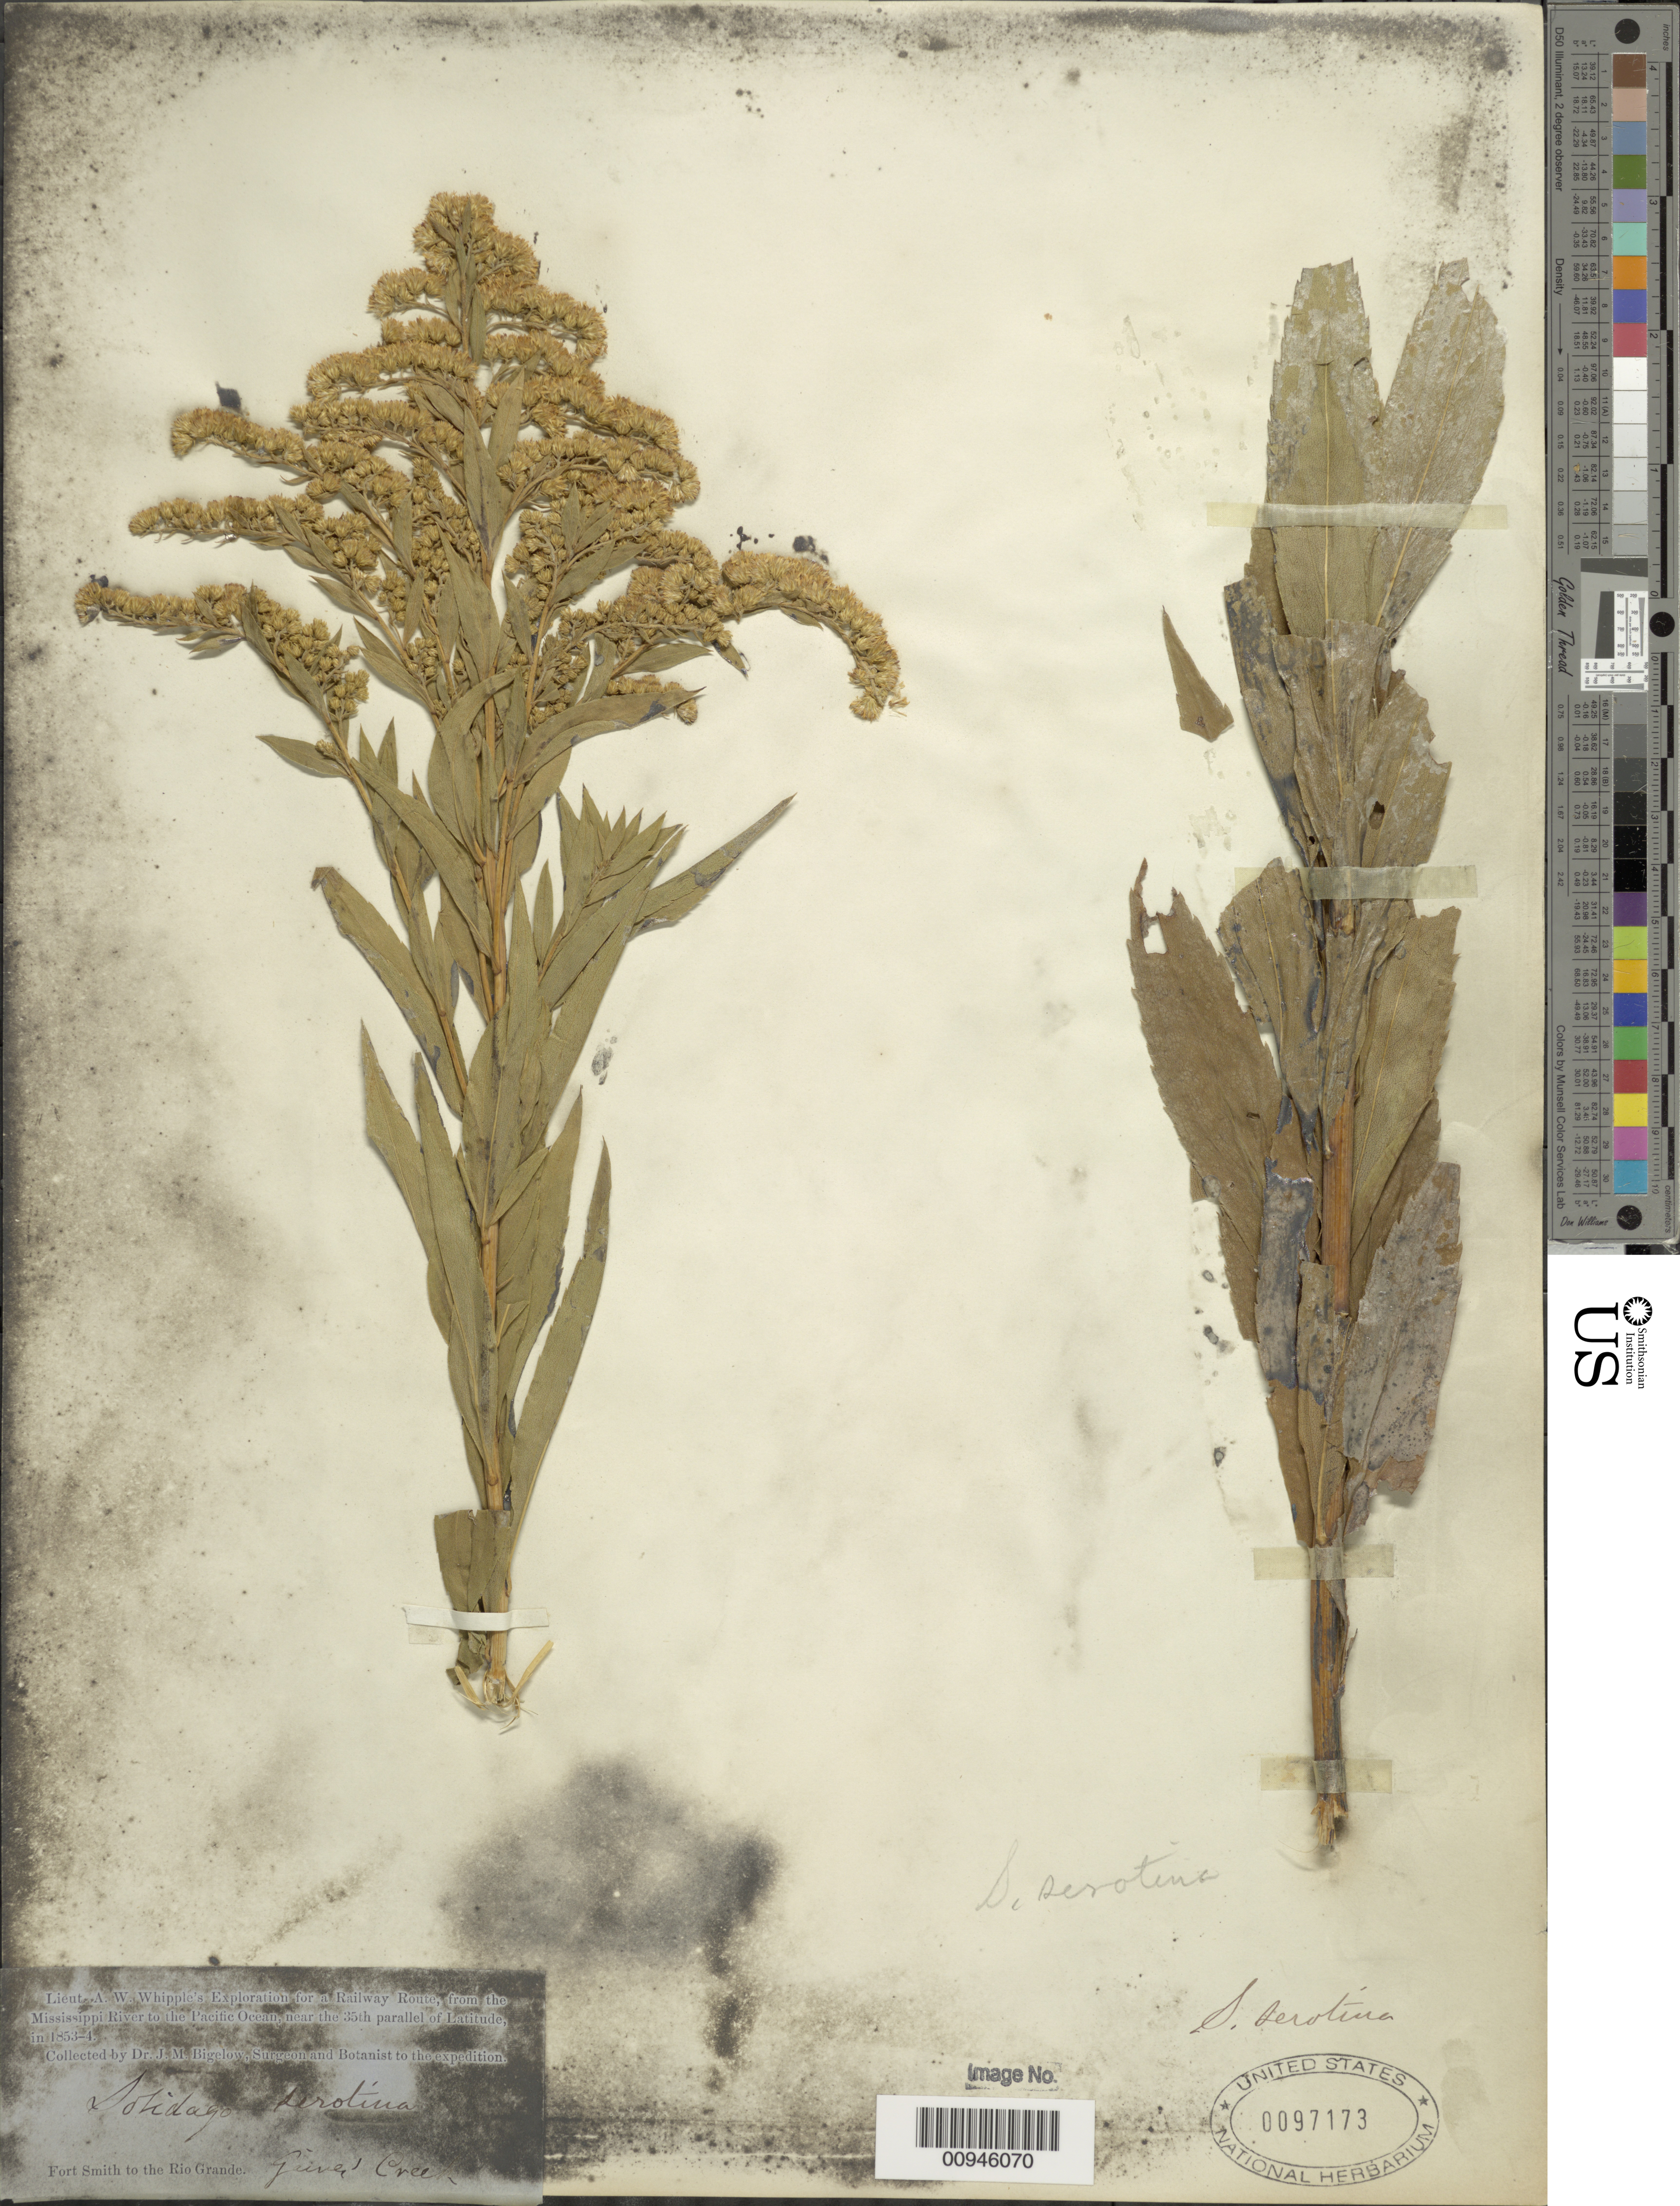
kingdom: Plantae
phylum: Tracheophyta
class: Magnoliopsida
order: Asterales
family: Asteraceae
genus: Solidago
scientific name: Solidago gigantea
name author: Aiton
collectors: J. M. Bigelow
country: United States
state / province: Oklahoma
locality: Fort Smith to Rio Grande, Given Creek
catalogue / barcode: US 97173